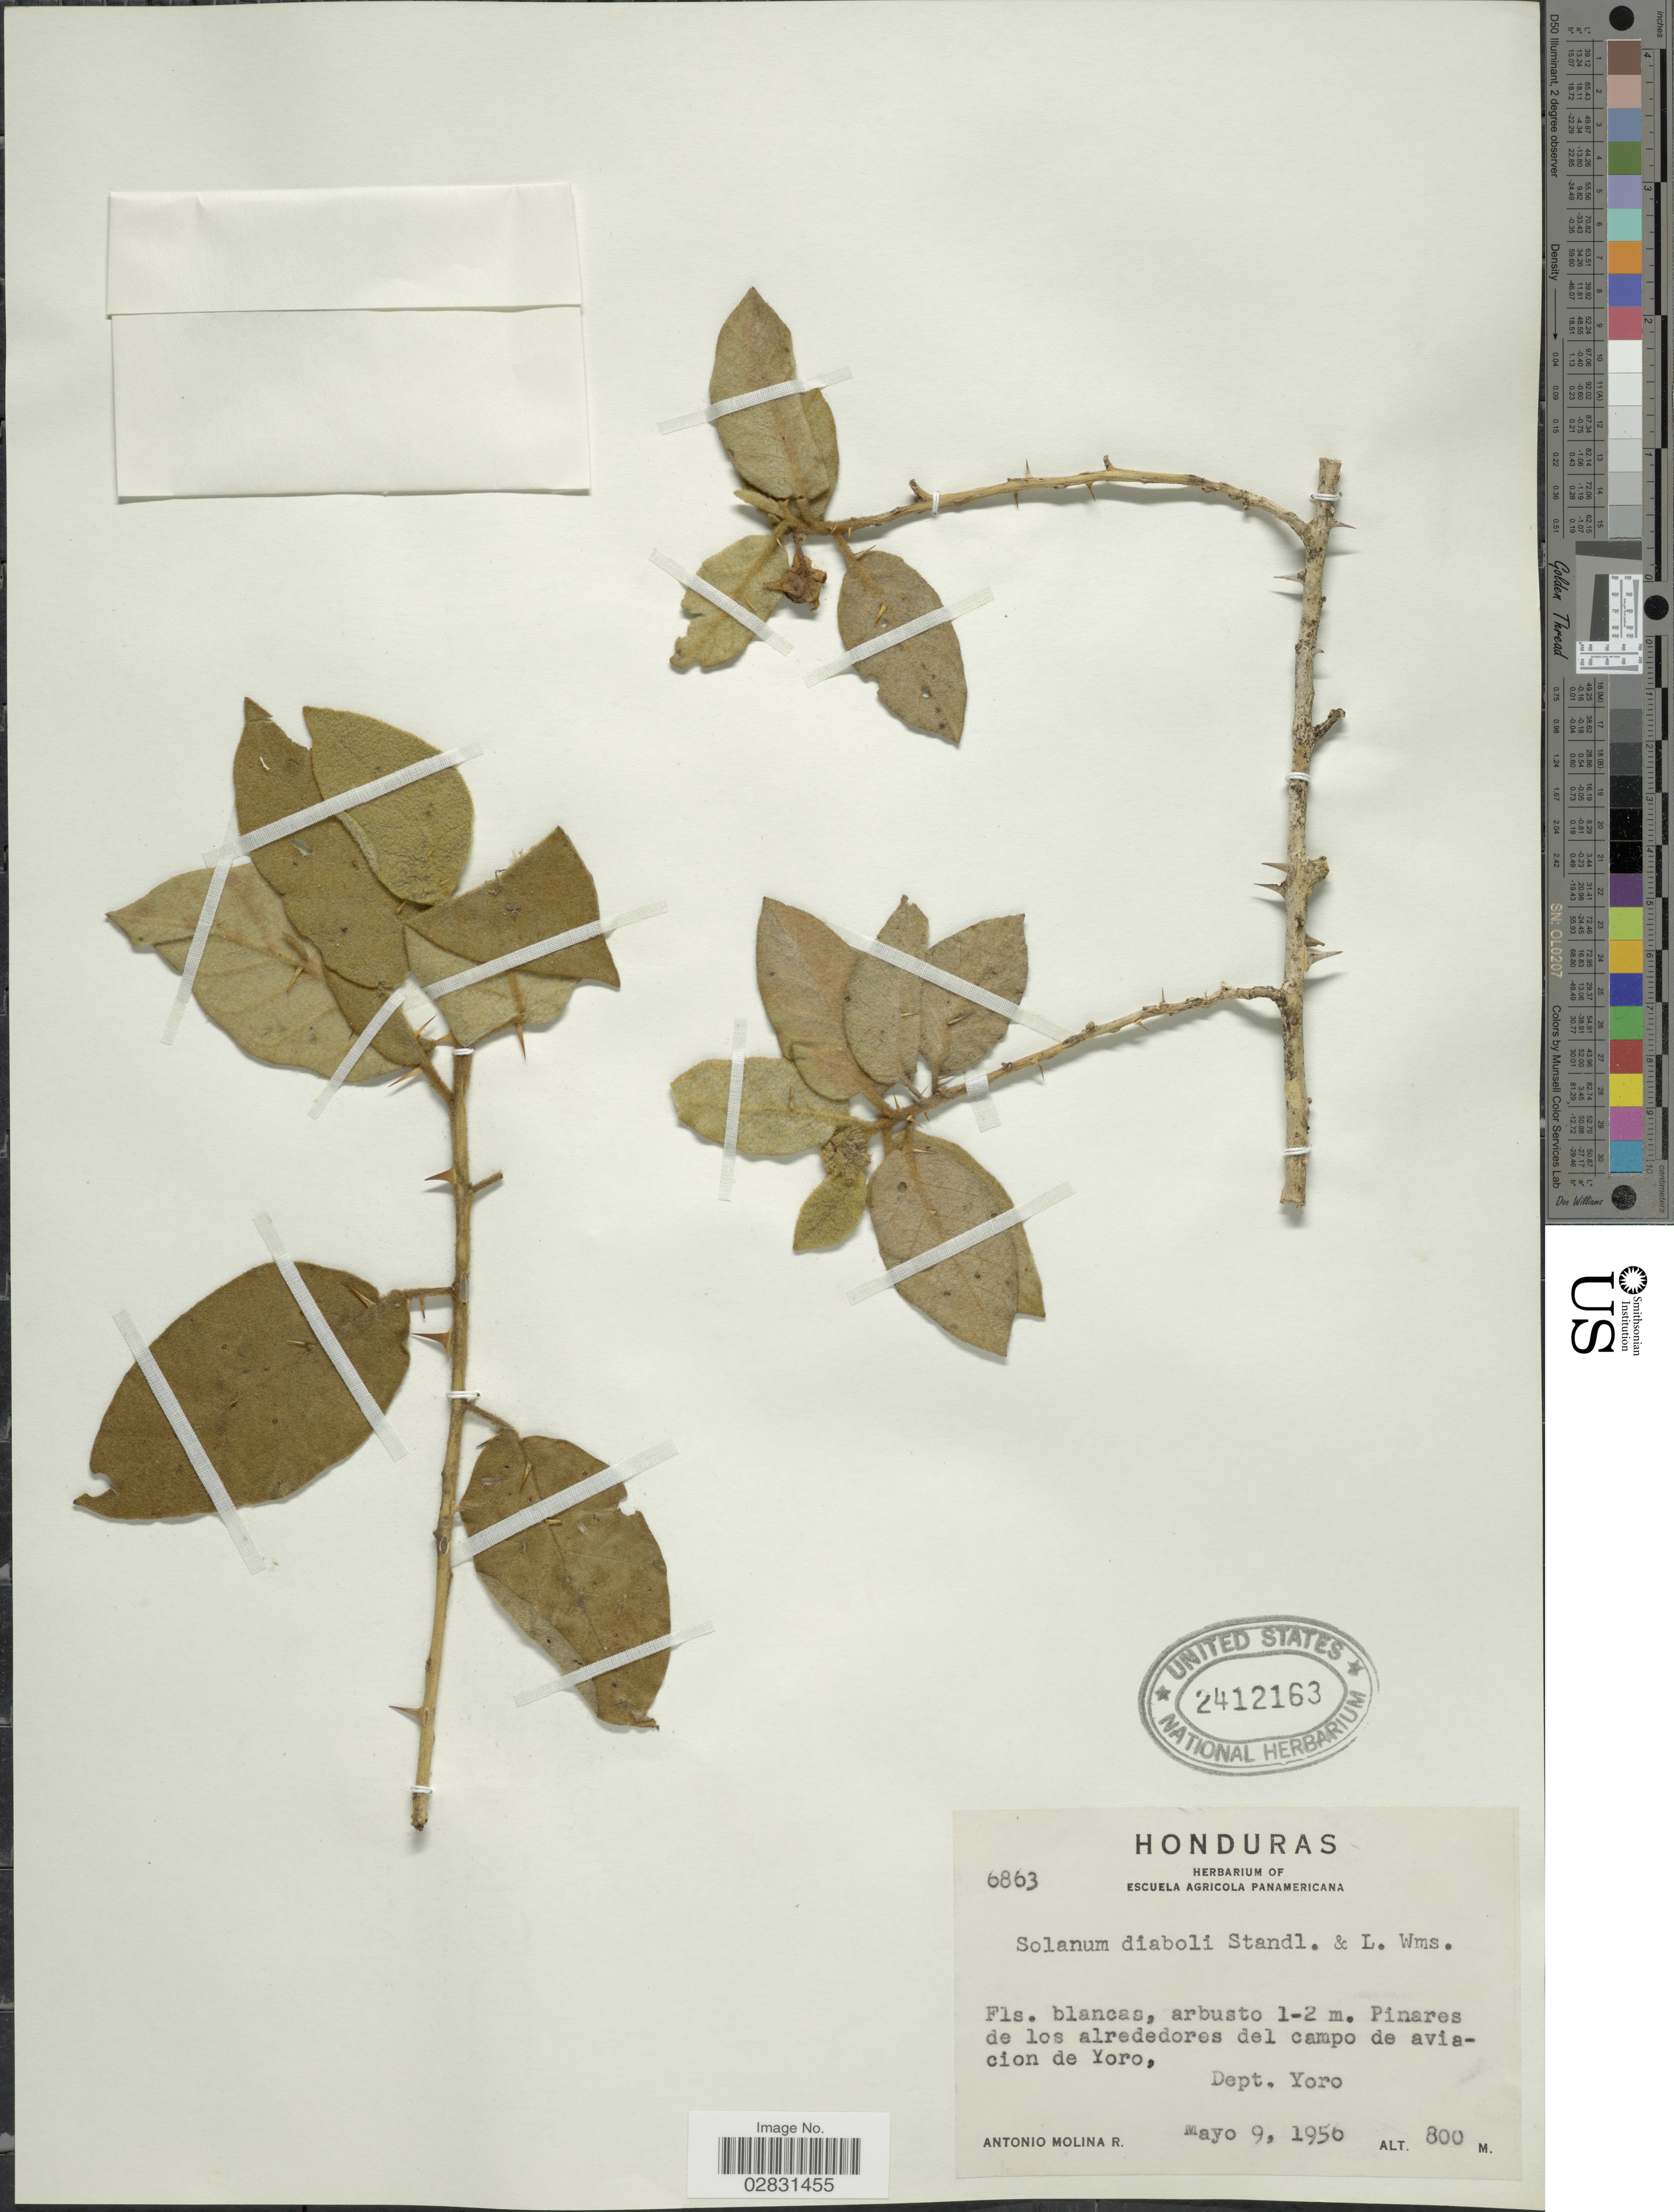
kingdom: Plantae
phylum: Tracheophyta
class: Magnoliopsida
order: Solanales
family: Solanaceae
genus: Solanum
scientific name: Solanum diaboli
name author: Standl. & Steyerm.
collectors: A. Molina R.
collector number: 6863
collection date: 1956-05-09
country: Honduras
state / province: Yoro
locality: Pinares de los alrededores del campo de aviacion de Yoro, Dept. Yoro.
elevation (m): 800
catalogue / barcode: US 2412163